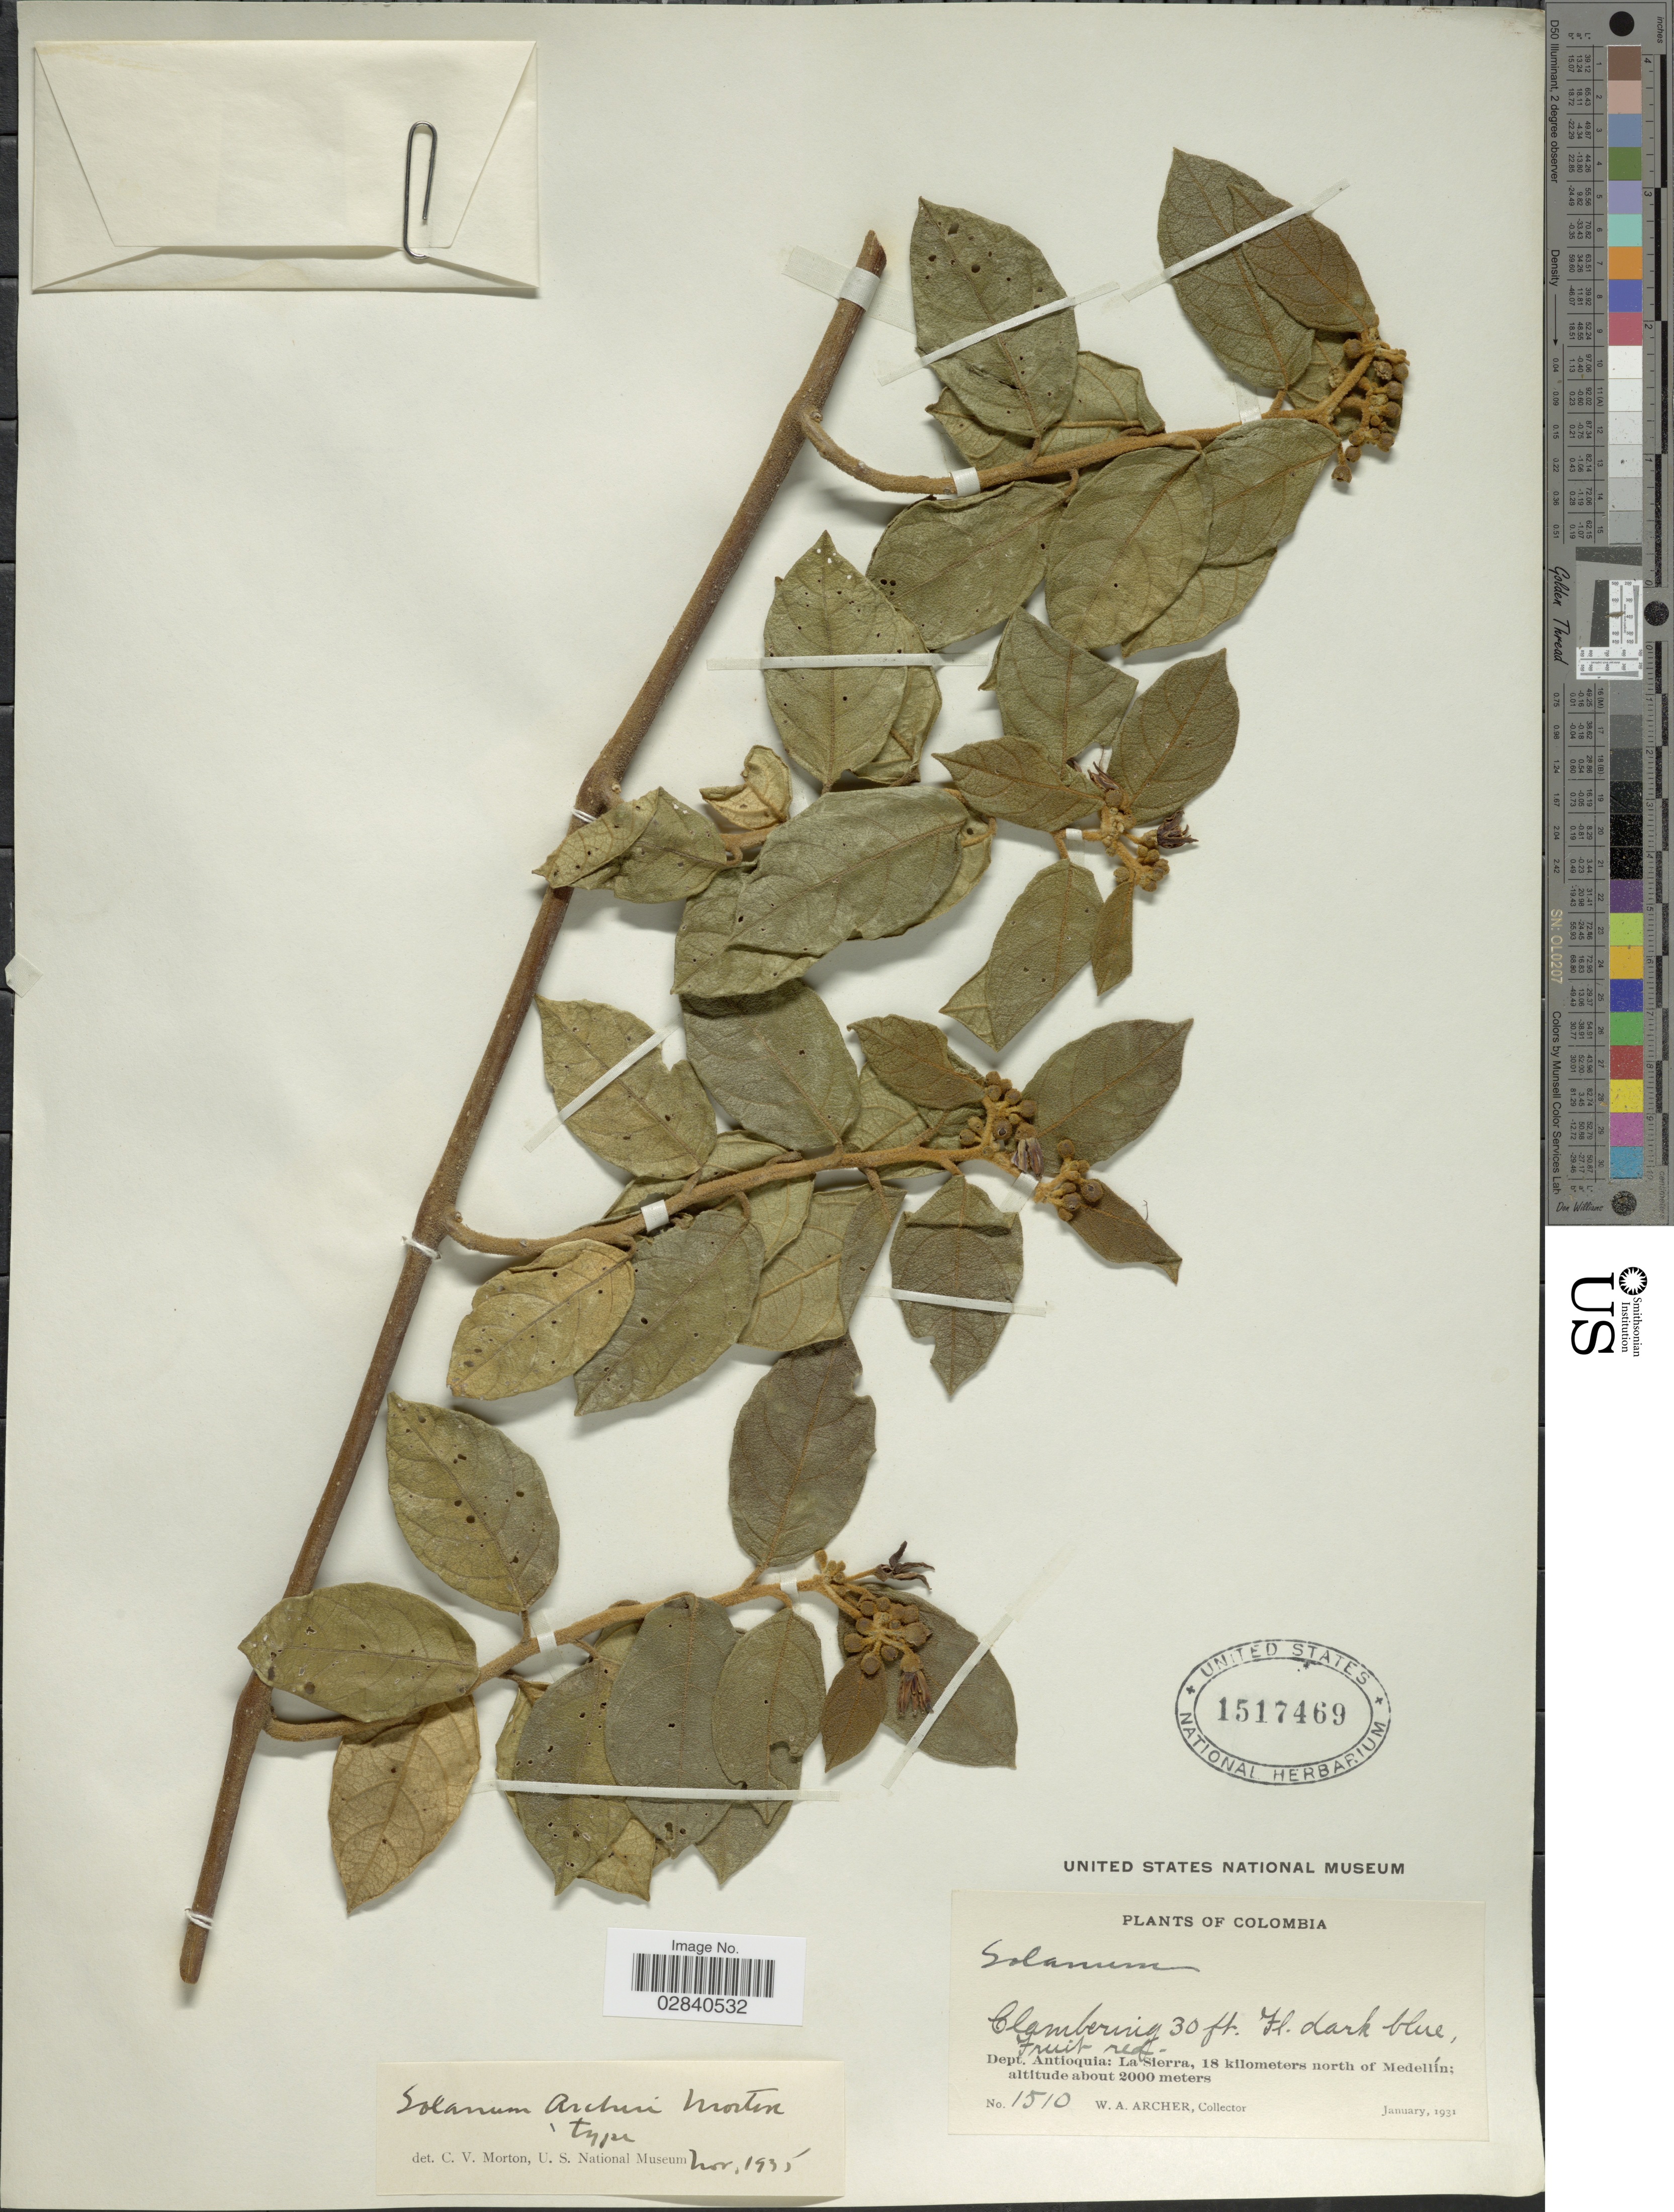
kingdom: Plantae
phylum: Tracheophyta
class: Magnoliopsida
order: Solanales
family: Solanaceae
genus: Lycianthes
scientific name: Lycianthes sp.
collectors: W. A. Archer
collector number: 1510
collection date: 1931-01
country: Colombia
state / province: Antioquia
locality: Dept. Antioquia: La Sierra, 18 kilometers north of Medellín.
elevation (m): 2000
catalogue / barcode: US 1517469